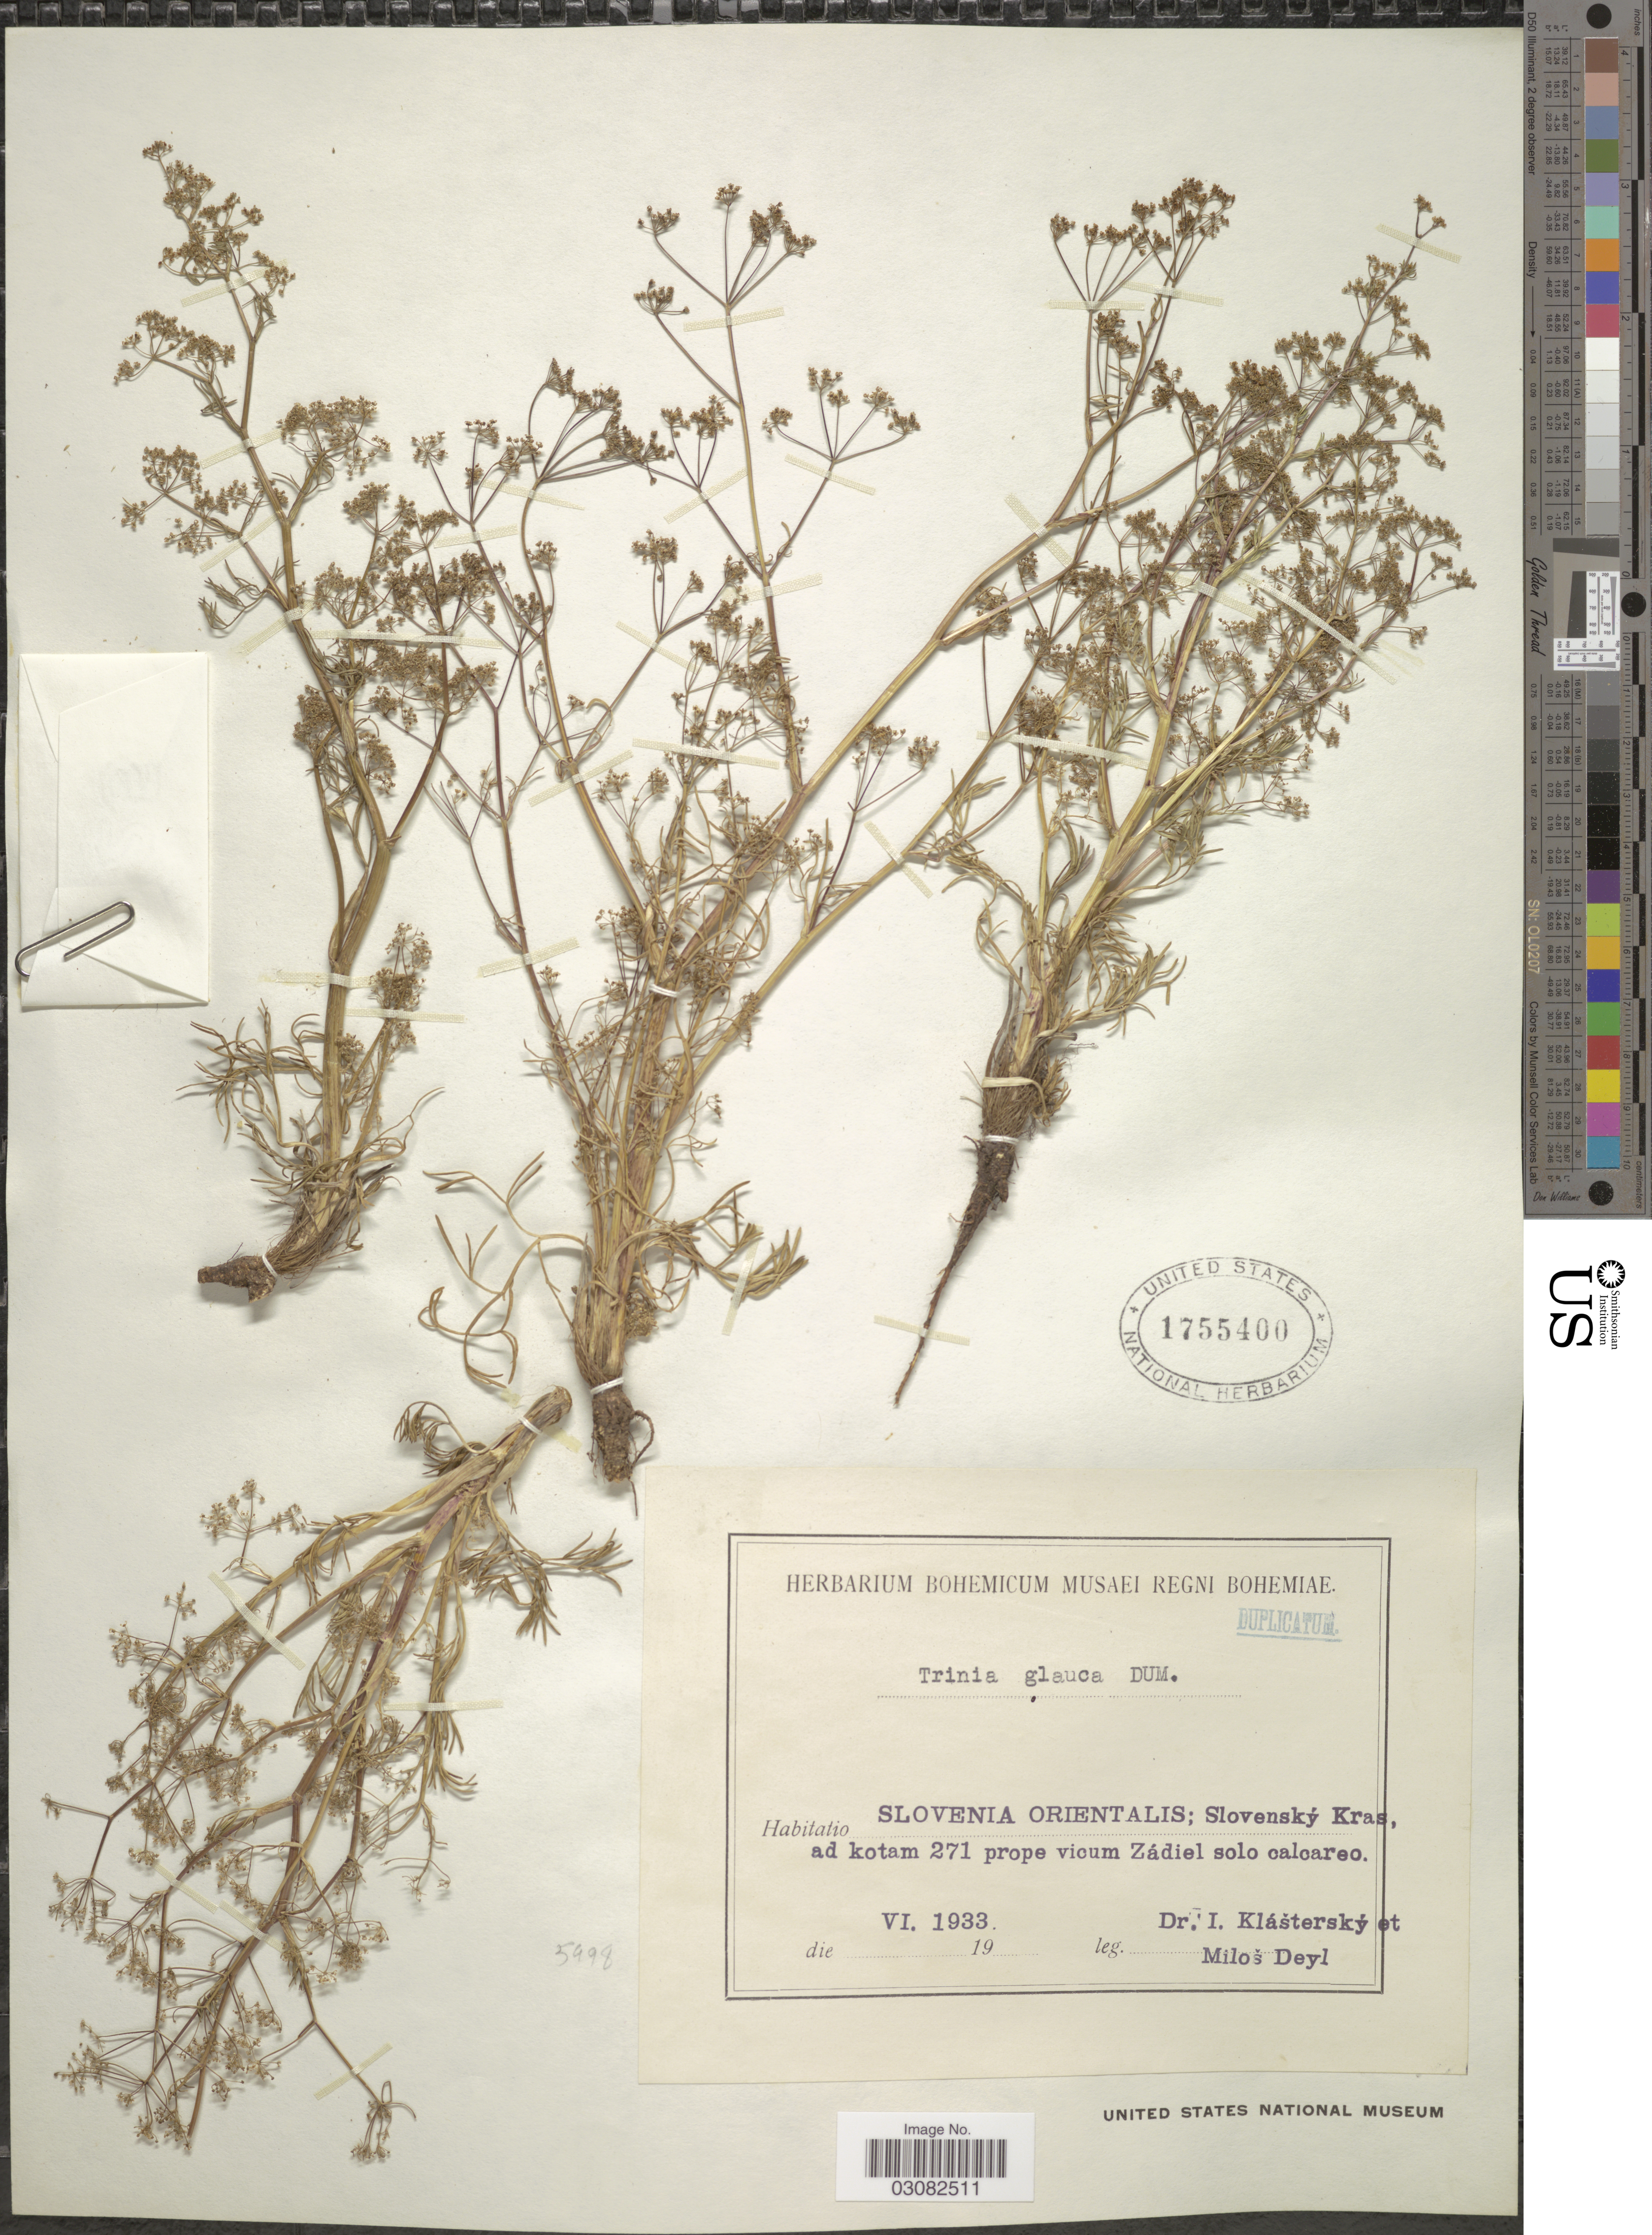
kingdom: Plantae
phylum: Tracheophyta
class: Magnoliopsida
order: Apiales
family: Apiaceae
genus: Trinia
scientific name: Trinia glauca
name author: (L.) Dumort.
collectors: I. Klášterský & M. Deyl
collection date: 1933-06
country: Slovenia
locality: Slovenia Orientalis; Slovenský Kras, ad kotam 271 prope vicum Zádiel solo calcareo.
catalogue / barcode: US 1755400